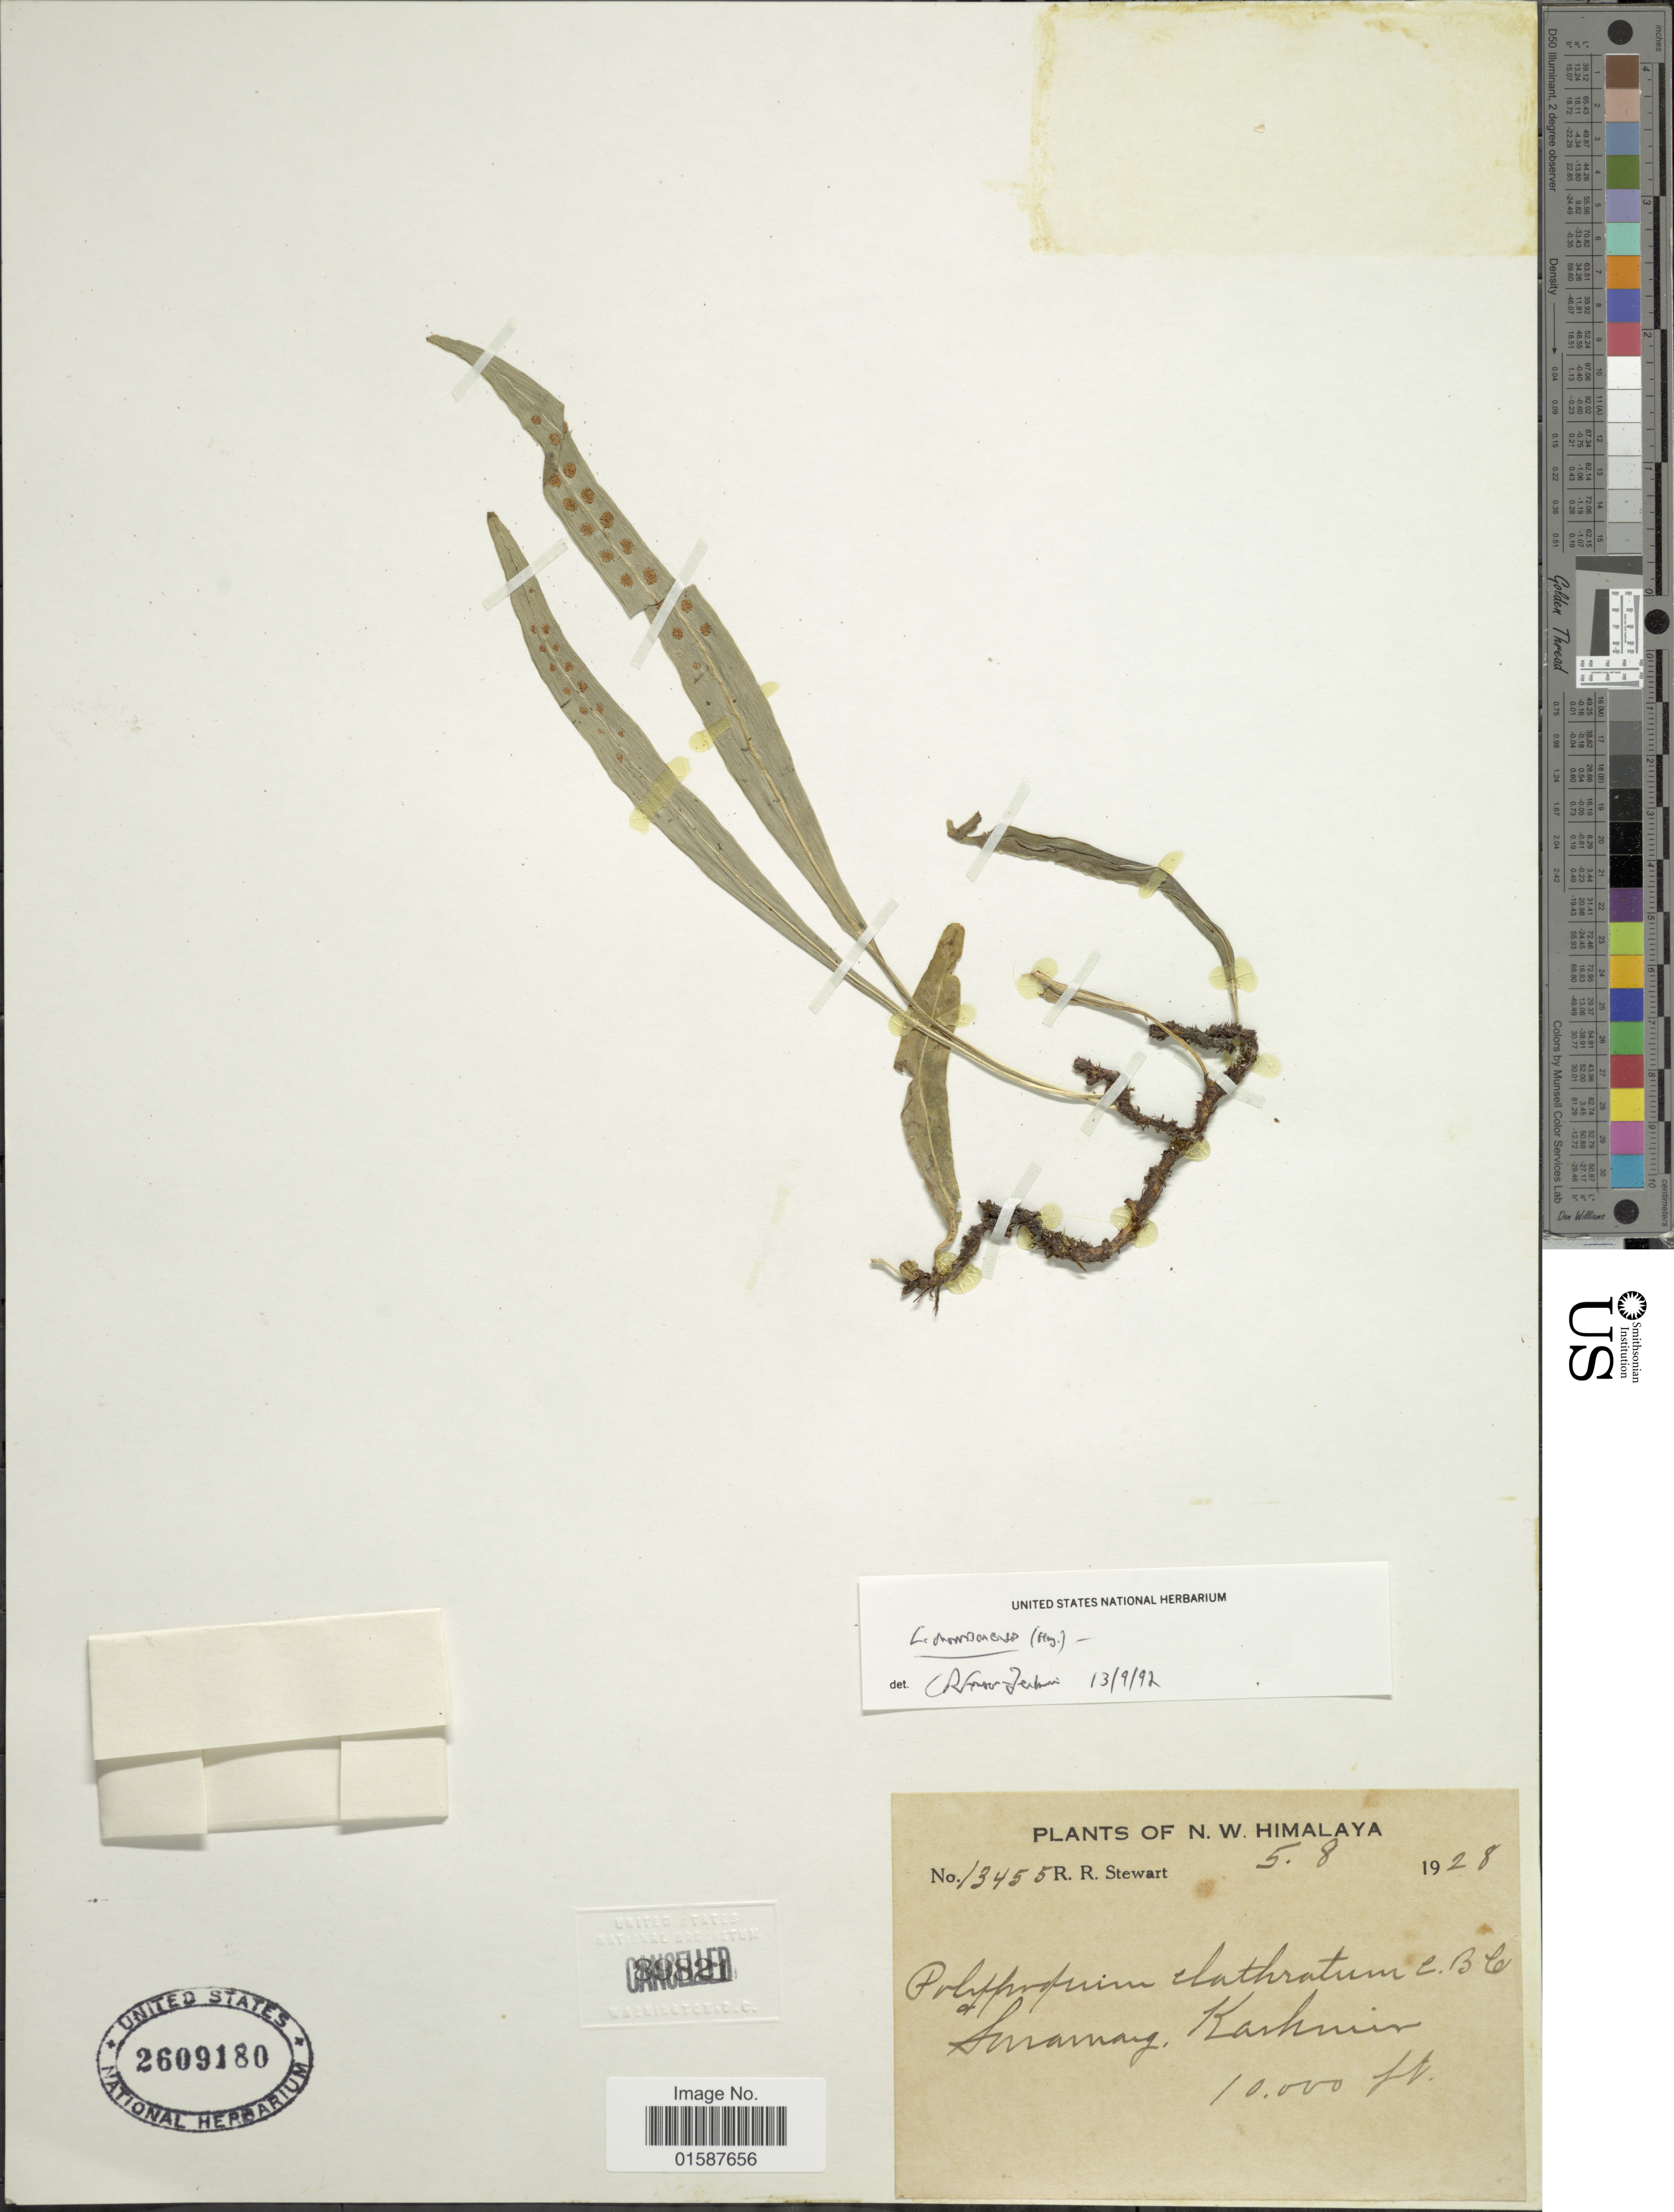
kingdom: Plantae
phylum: Tracheophyta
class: Polypodiopsida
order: Polypodiales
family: Polypodiaceae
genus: Lepisorus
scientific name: Lepisorus clathratus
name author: (C.B. Clarke) Ching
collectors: R. R. Stewart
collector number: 13455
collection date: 1928-08-05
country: India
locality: N. W. Himalaya, Sonamarg, Kashmir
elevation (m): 3048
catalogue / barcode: US 2609180